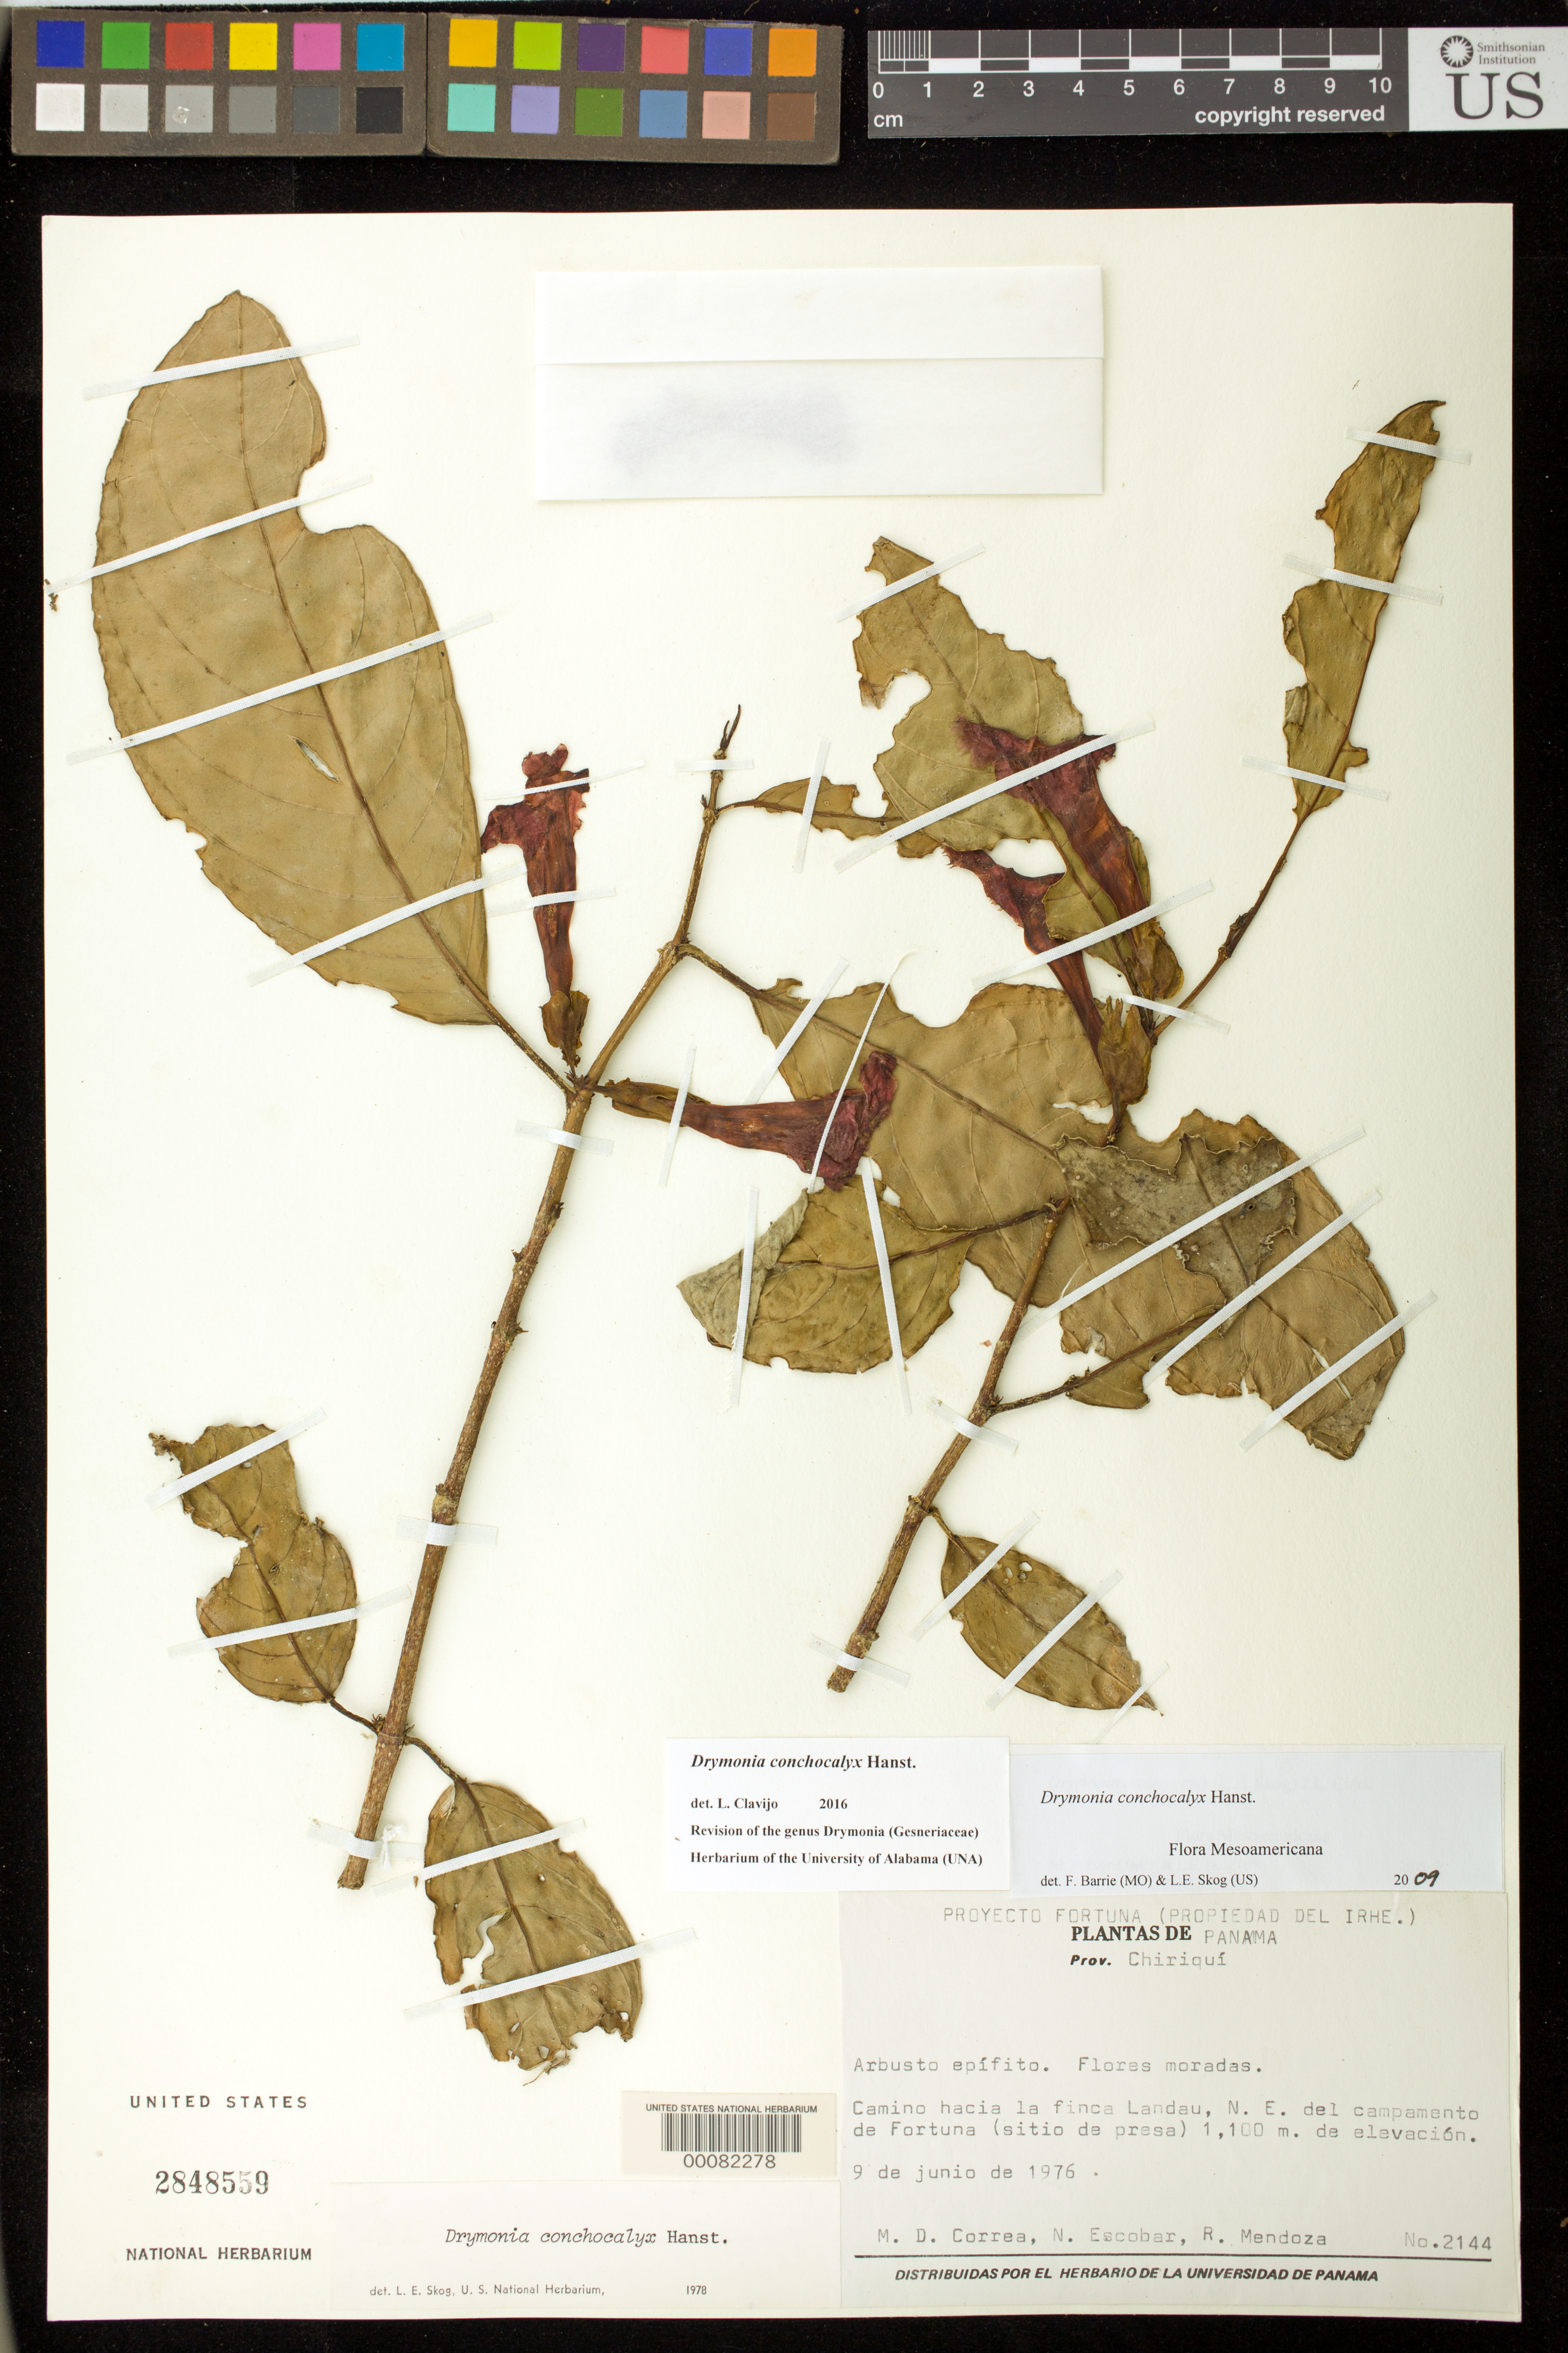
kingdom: Plantae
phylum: Tracheophyta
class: Magnoliopsida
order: Lamiales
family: Gesneriaceae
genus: Drymonia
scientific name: Drymonia conchocalyx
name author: Hanst.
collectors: M. D. Corrêa-A. & et al.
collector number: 2144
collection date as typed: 09 Jun 1976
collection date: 1976-06-09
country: Panama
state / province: Chiriquí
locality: Road to Finca Landau, NE of Fortuna encampment (dam site)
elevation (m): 1100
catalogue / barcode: US 2848559